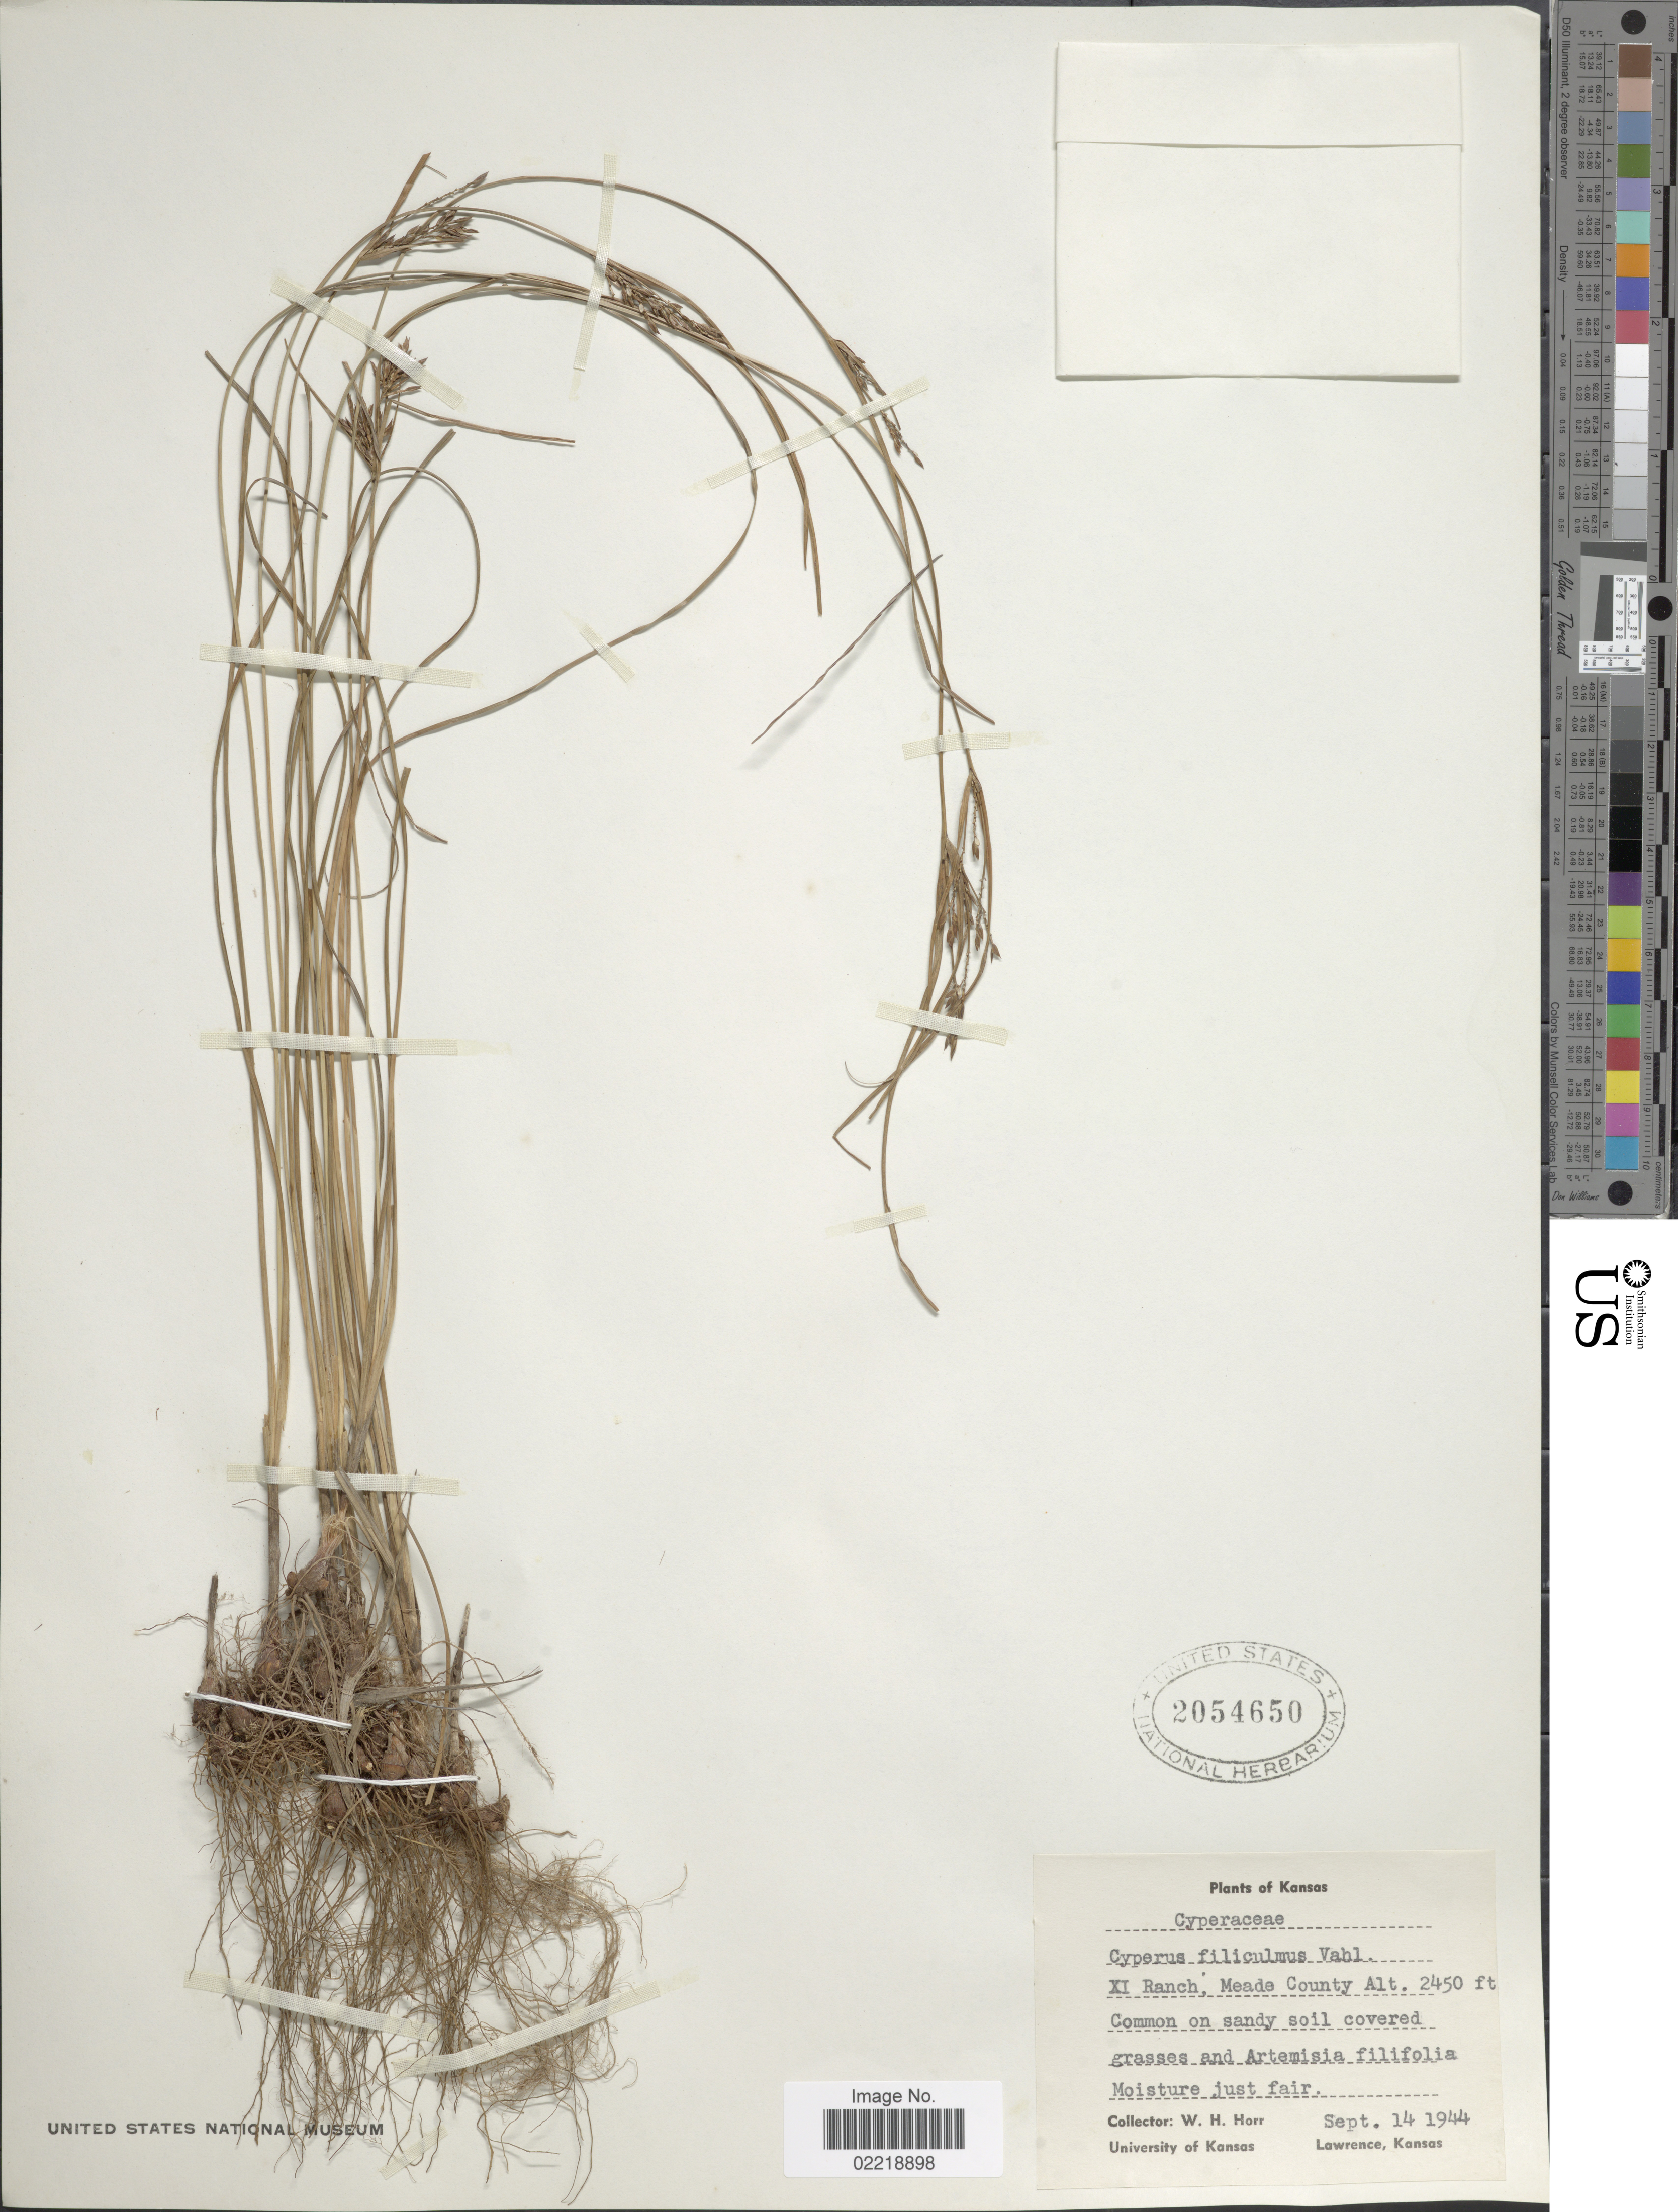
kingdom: Plantae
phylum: Tracheophyta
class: Liliopsida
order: Poales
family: Cyperaceae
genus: Cyperus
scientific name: Cyperus schweinitzii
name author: Torr.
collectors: W. H. Horr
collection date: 1944-09-14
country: United States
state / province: Kansas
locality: Meade County, XI Ranch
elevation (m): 747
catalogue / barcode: US 2054650